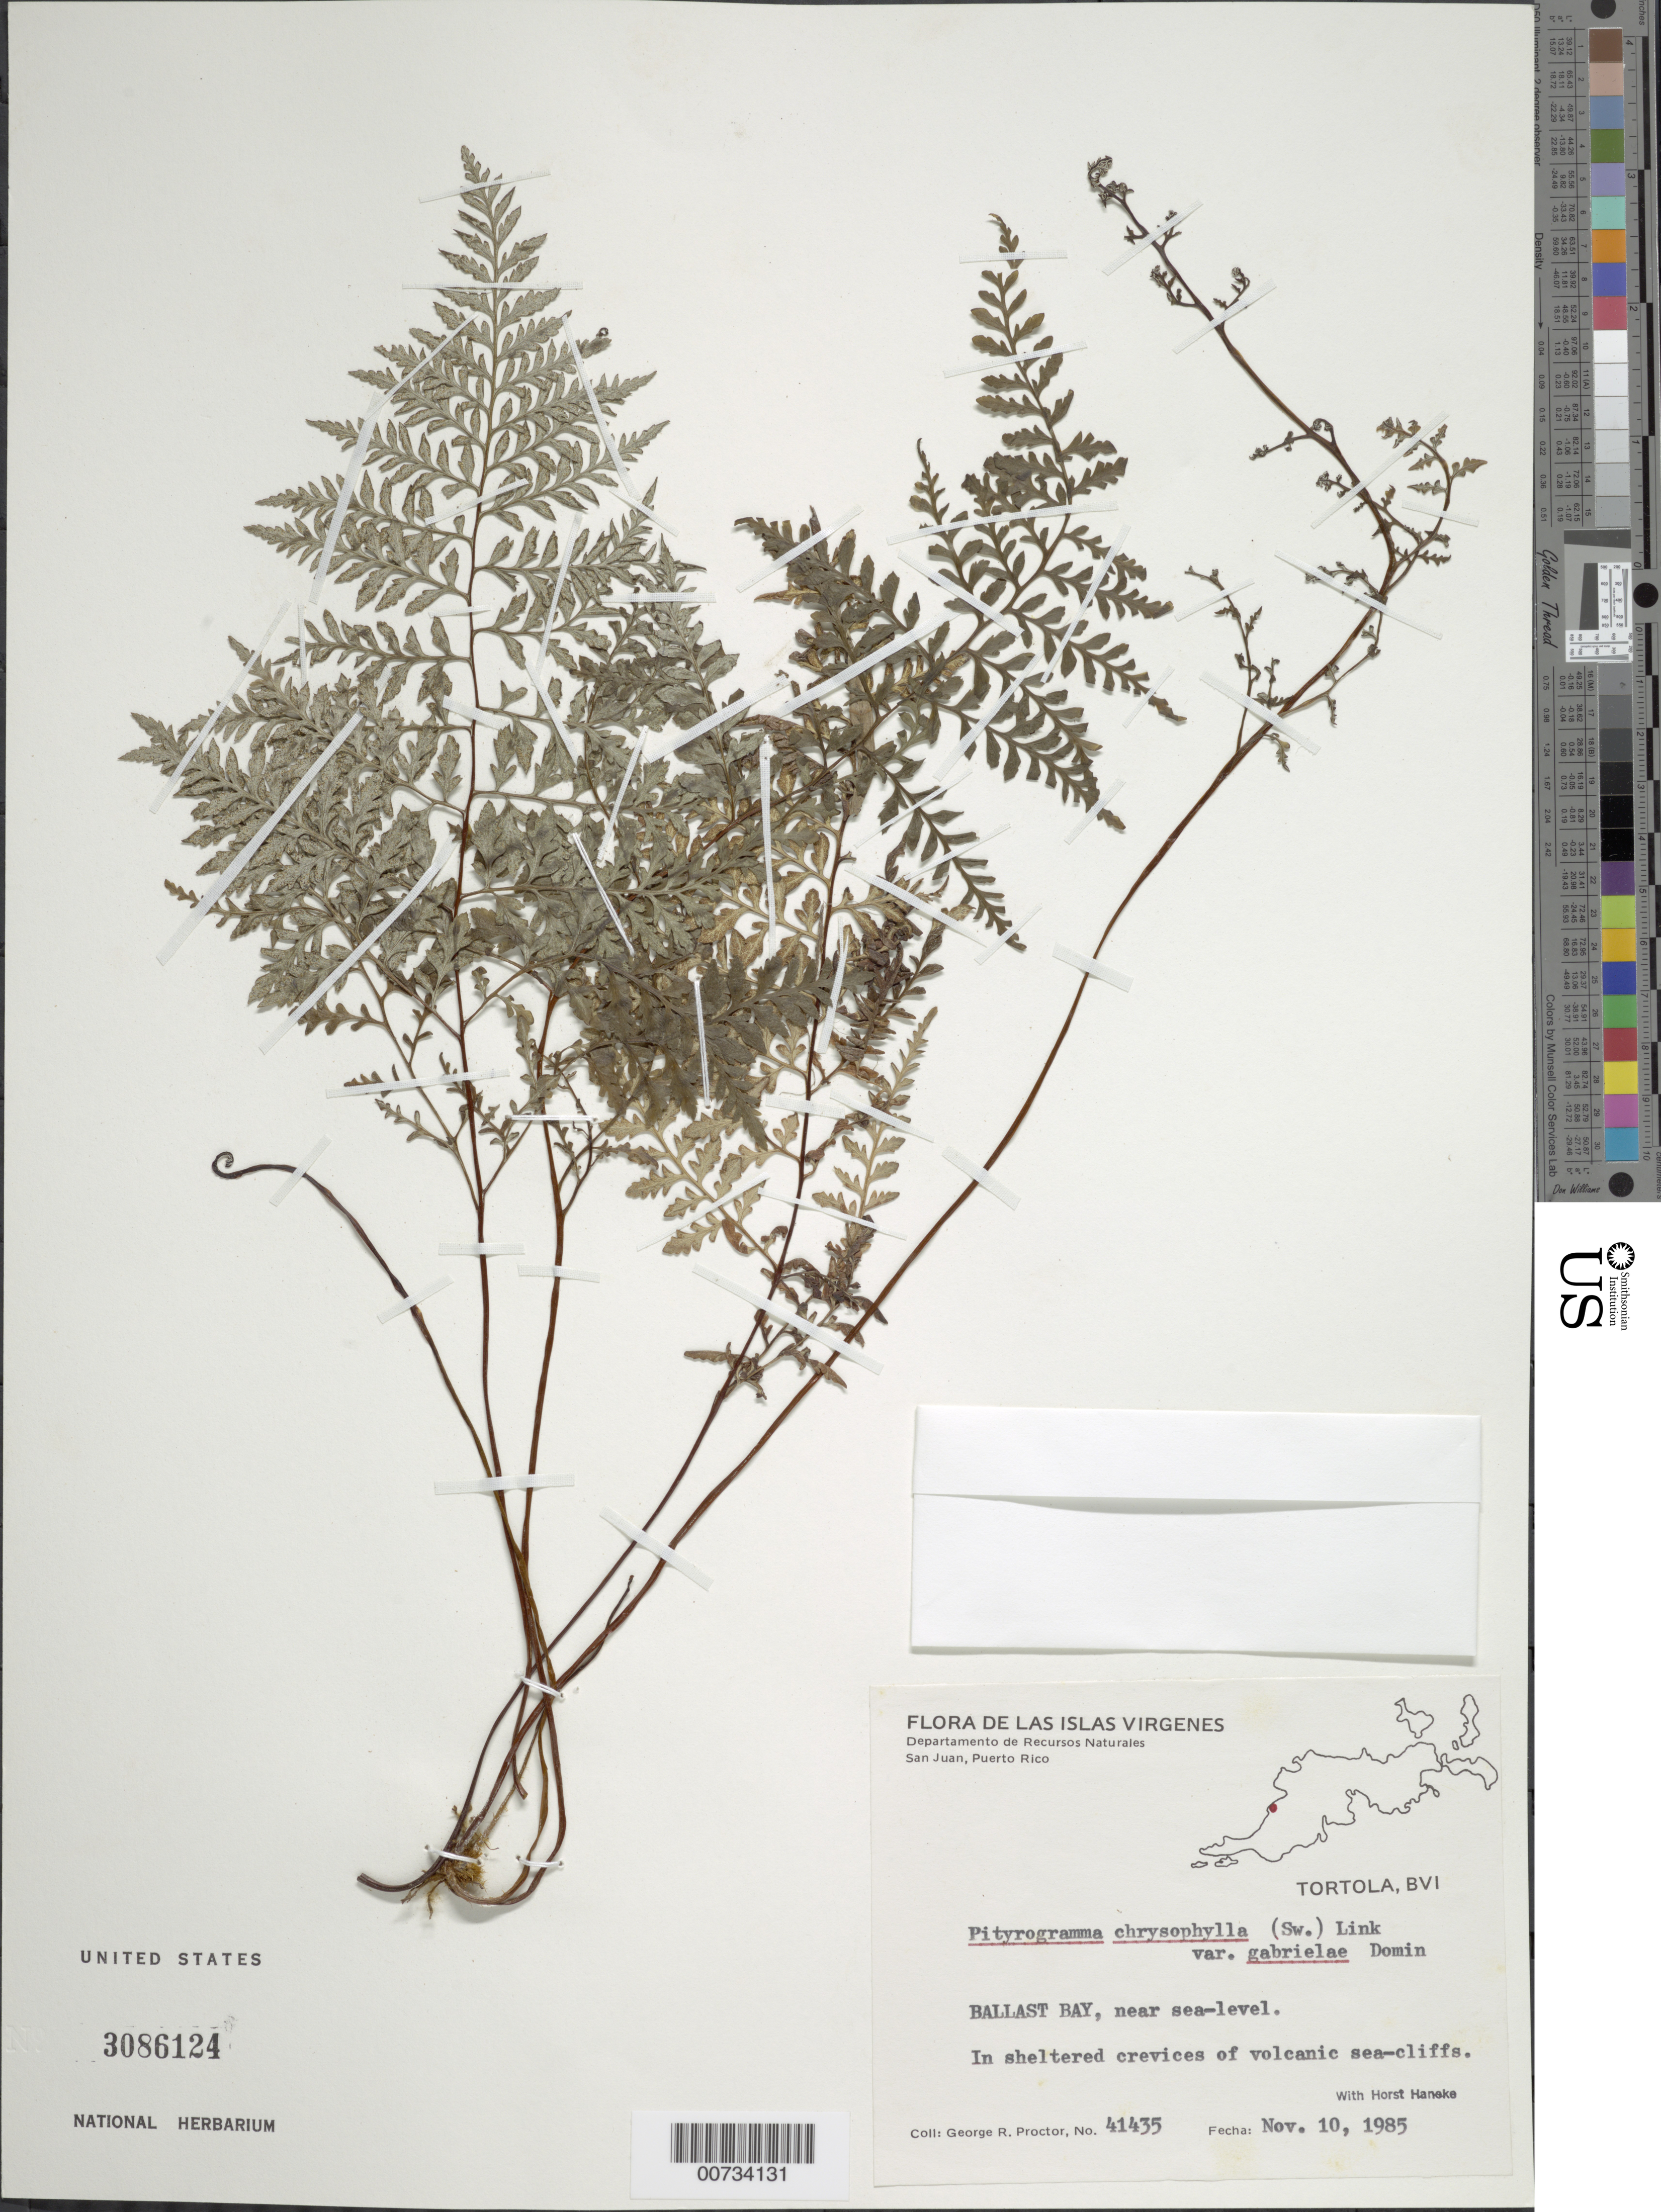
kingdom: Plantae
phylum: Tracheophyta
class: Polypodiopsida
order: Polypodiales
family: Pteridaceae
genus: Pityrogramma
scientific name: Pityrogramma chrysophylla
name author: (Sw.) Link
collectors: G. R. Proctor & H. Haneke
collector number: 41435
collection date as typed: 10 Nov 1985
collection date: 1985-11-10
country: British Virgin Islands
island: Tortola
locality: Tortola, Ballast Bay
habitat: In sheltered crevices of volcanic sea-cliffs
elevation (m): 0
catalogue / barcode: US 3086124